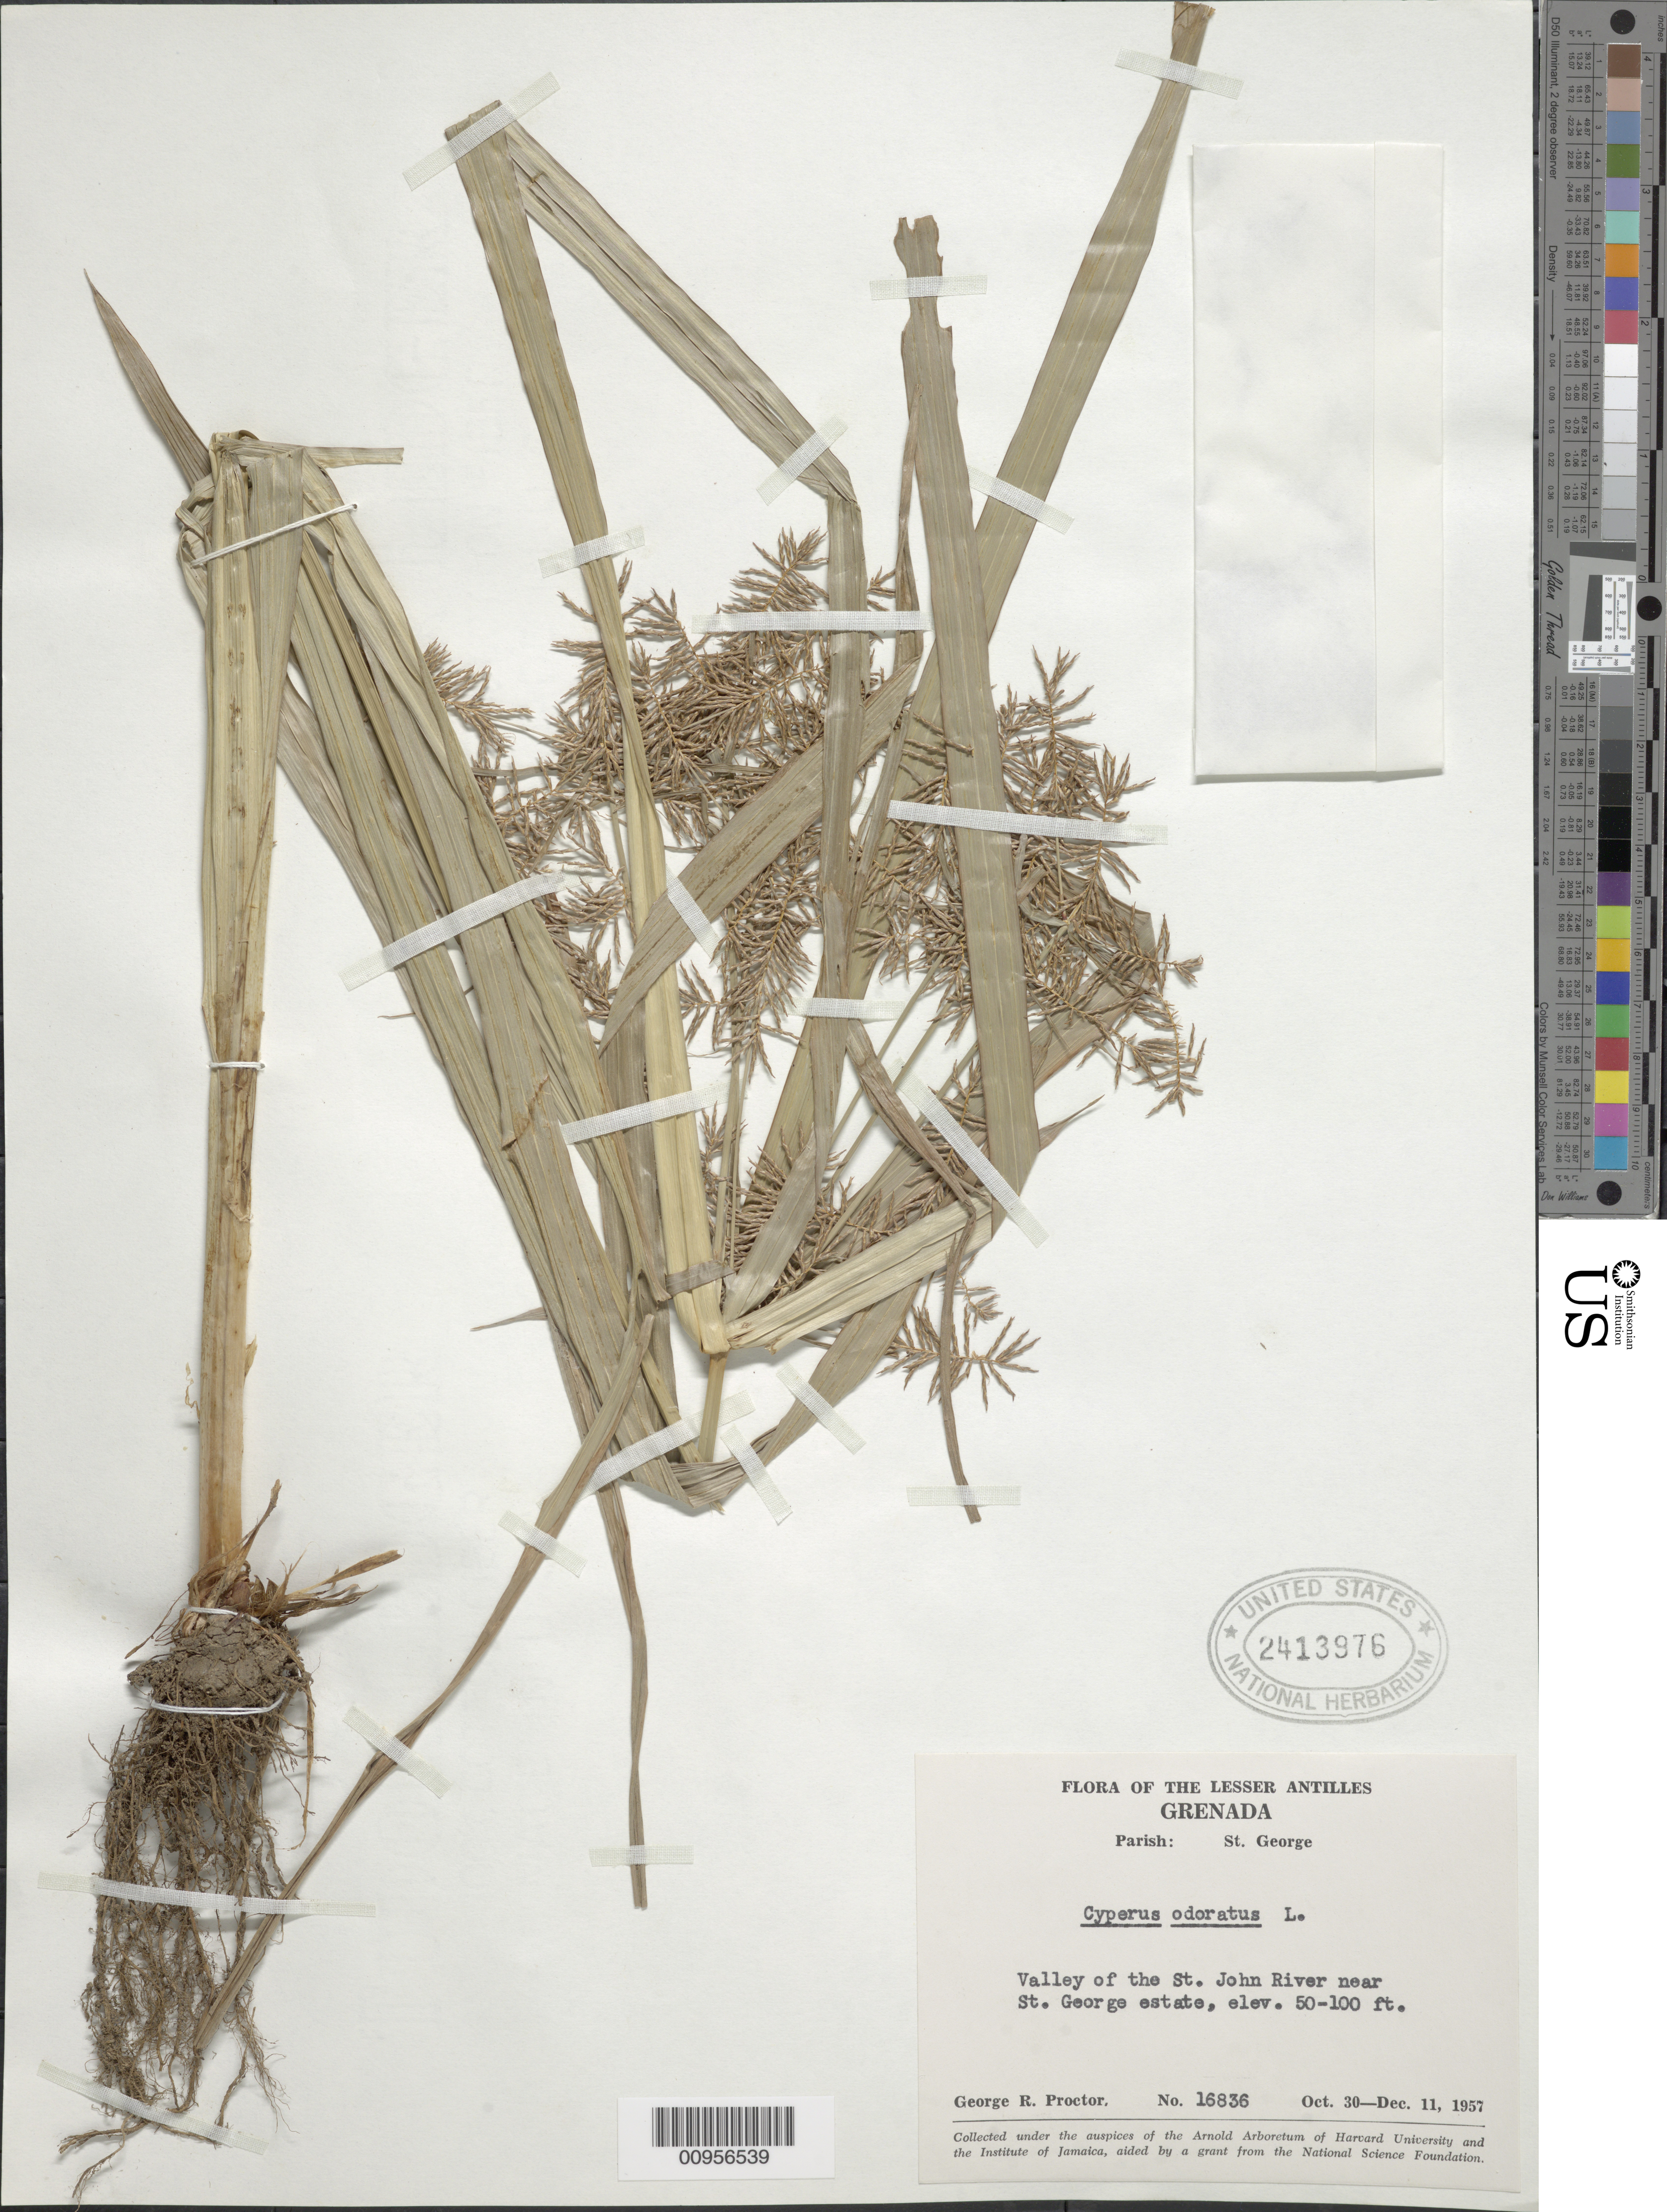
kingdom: Plantae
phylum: Tracheophyta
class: Liliopsida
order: Poales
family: Cyperaceae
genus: Cyperus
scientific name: Cyperus odoratus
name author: L.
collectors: G. R. Proctor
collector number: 16836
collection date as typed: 30 Oct 1957 to 11 Dec 1957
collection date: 1957-10-30/1957-12-11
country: Grenada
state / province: Saint George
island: Grenada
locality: Valley of the St. John River near St. George estate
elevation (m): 15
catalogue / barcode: US 2413976